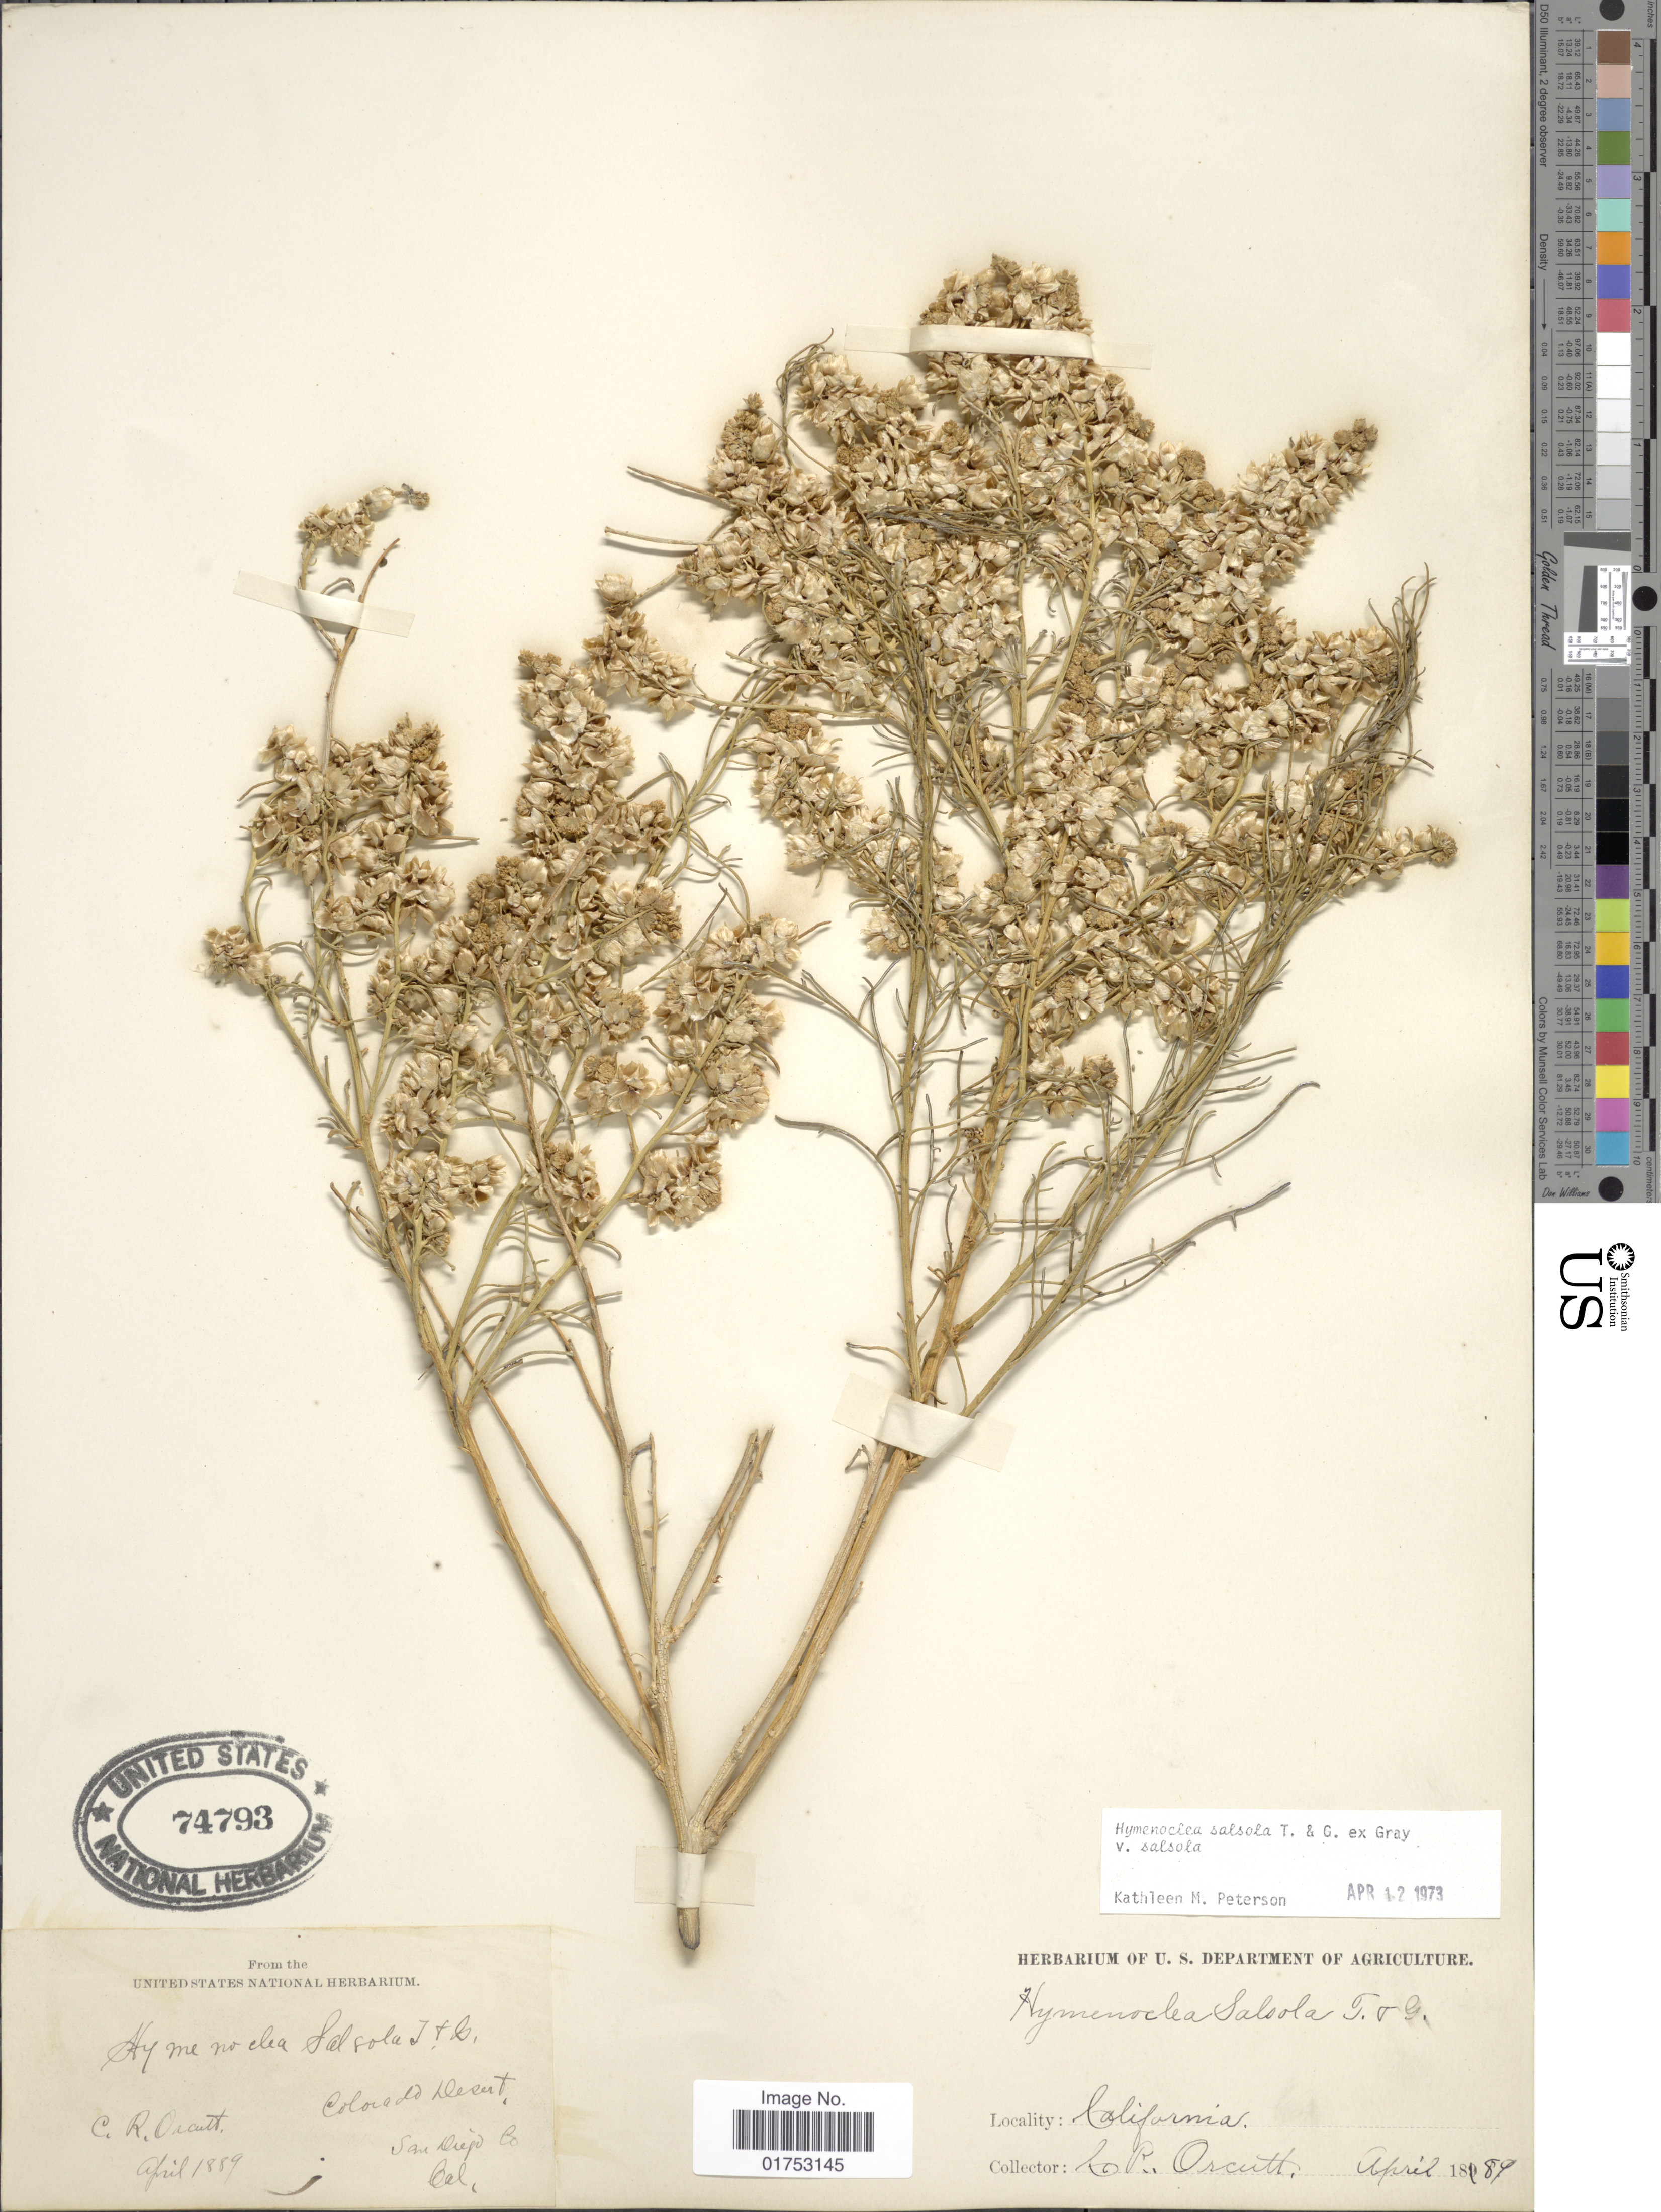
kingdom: Plantae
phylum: Tracheophyta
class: Magnoliopsida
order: Asterales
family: Asteraceae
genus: Hymenoclea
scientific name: Hymenoclea salsola var. salsola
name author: Torr. & A. Gray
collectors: C. R. Orcutt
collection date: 1889-04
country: United States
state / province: California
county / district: San Diego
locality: Colorado Desert, San Diego Co., Cal.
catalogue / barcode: US 74793